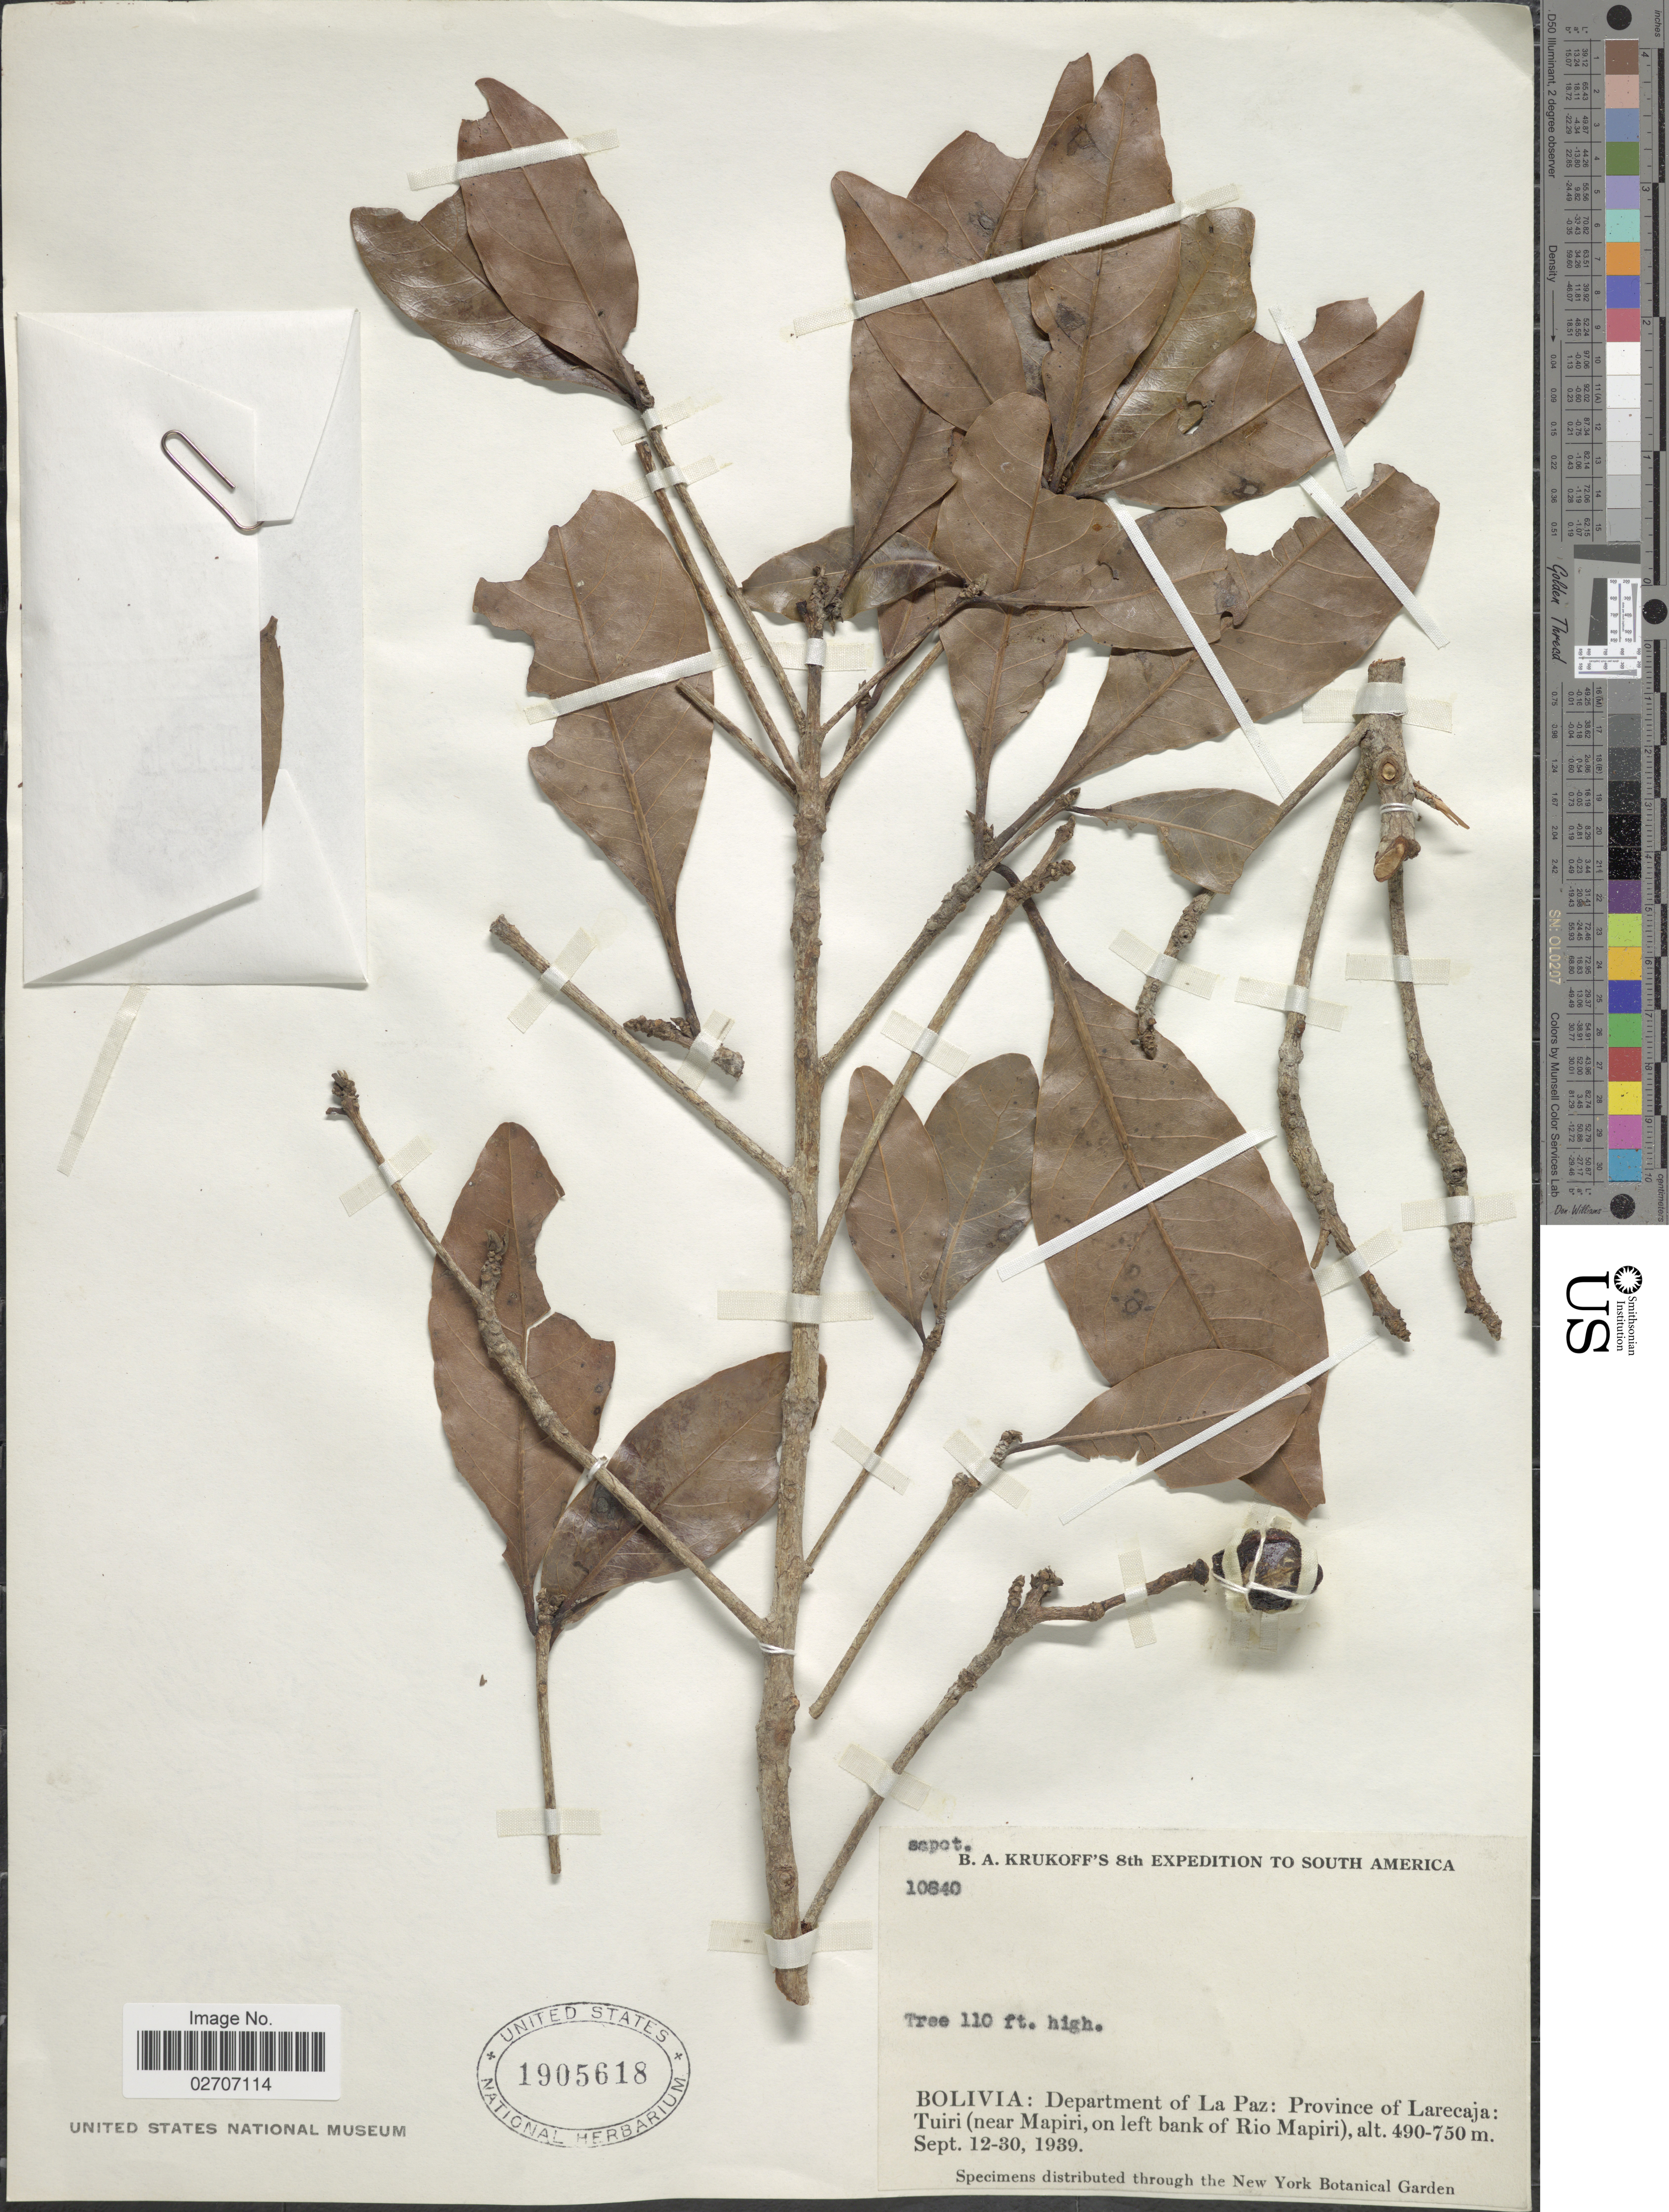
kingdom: Plantae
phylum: Tracheophyta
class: Magnoliopsida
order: Ericales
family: Sapotaceae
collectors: B. A. Krukoff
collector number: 10840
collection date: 1939-09-12/1939-09-30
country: Bolivia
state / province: La Paz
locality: Department of La Paz: Province of Larecaja: Tuiri (near Mapiri, on left bank of Rio Mapiri)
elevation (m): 490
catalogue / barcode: US 1905618